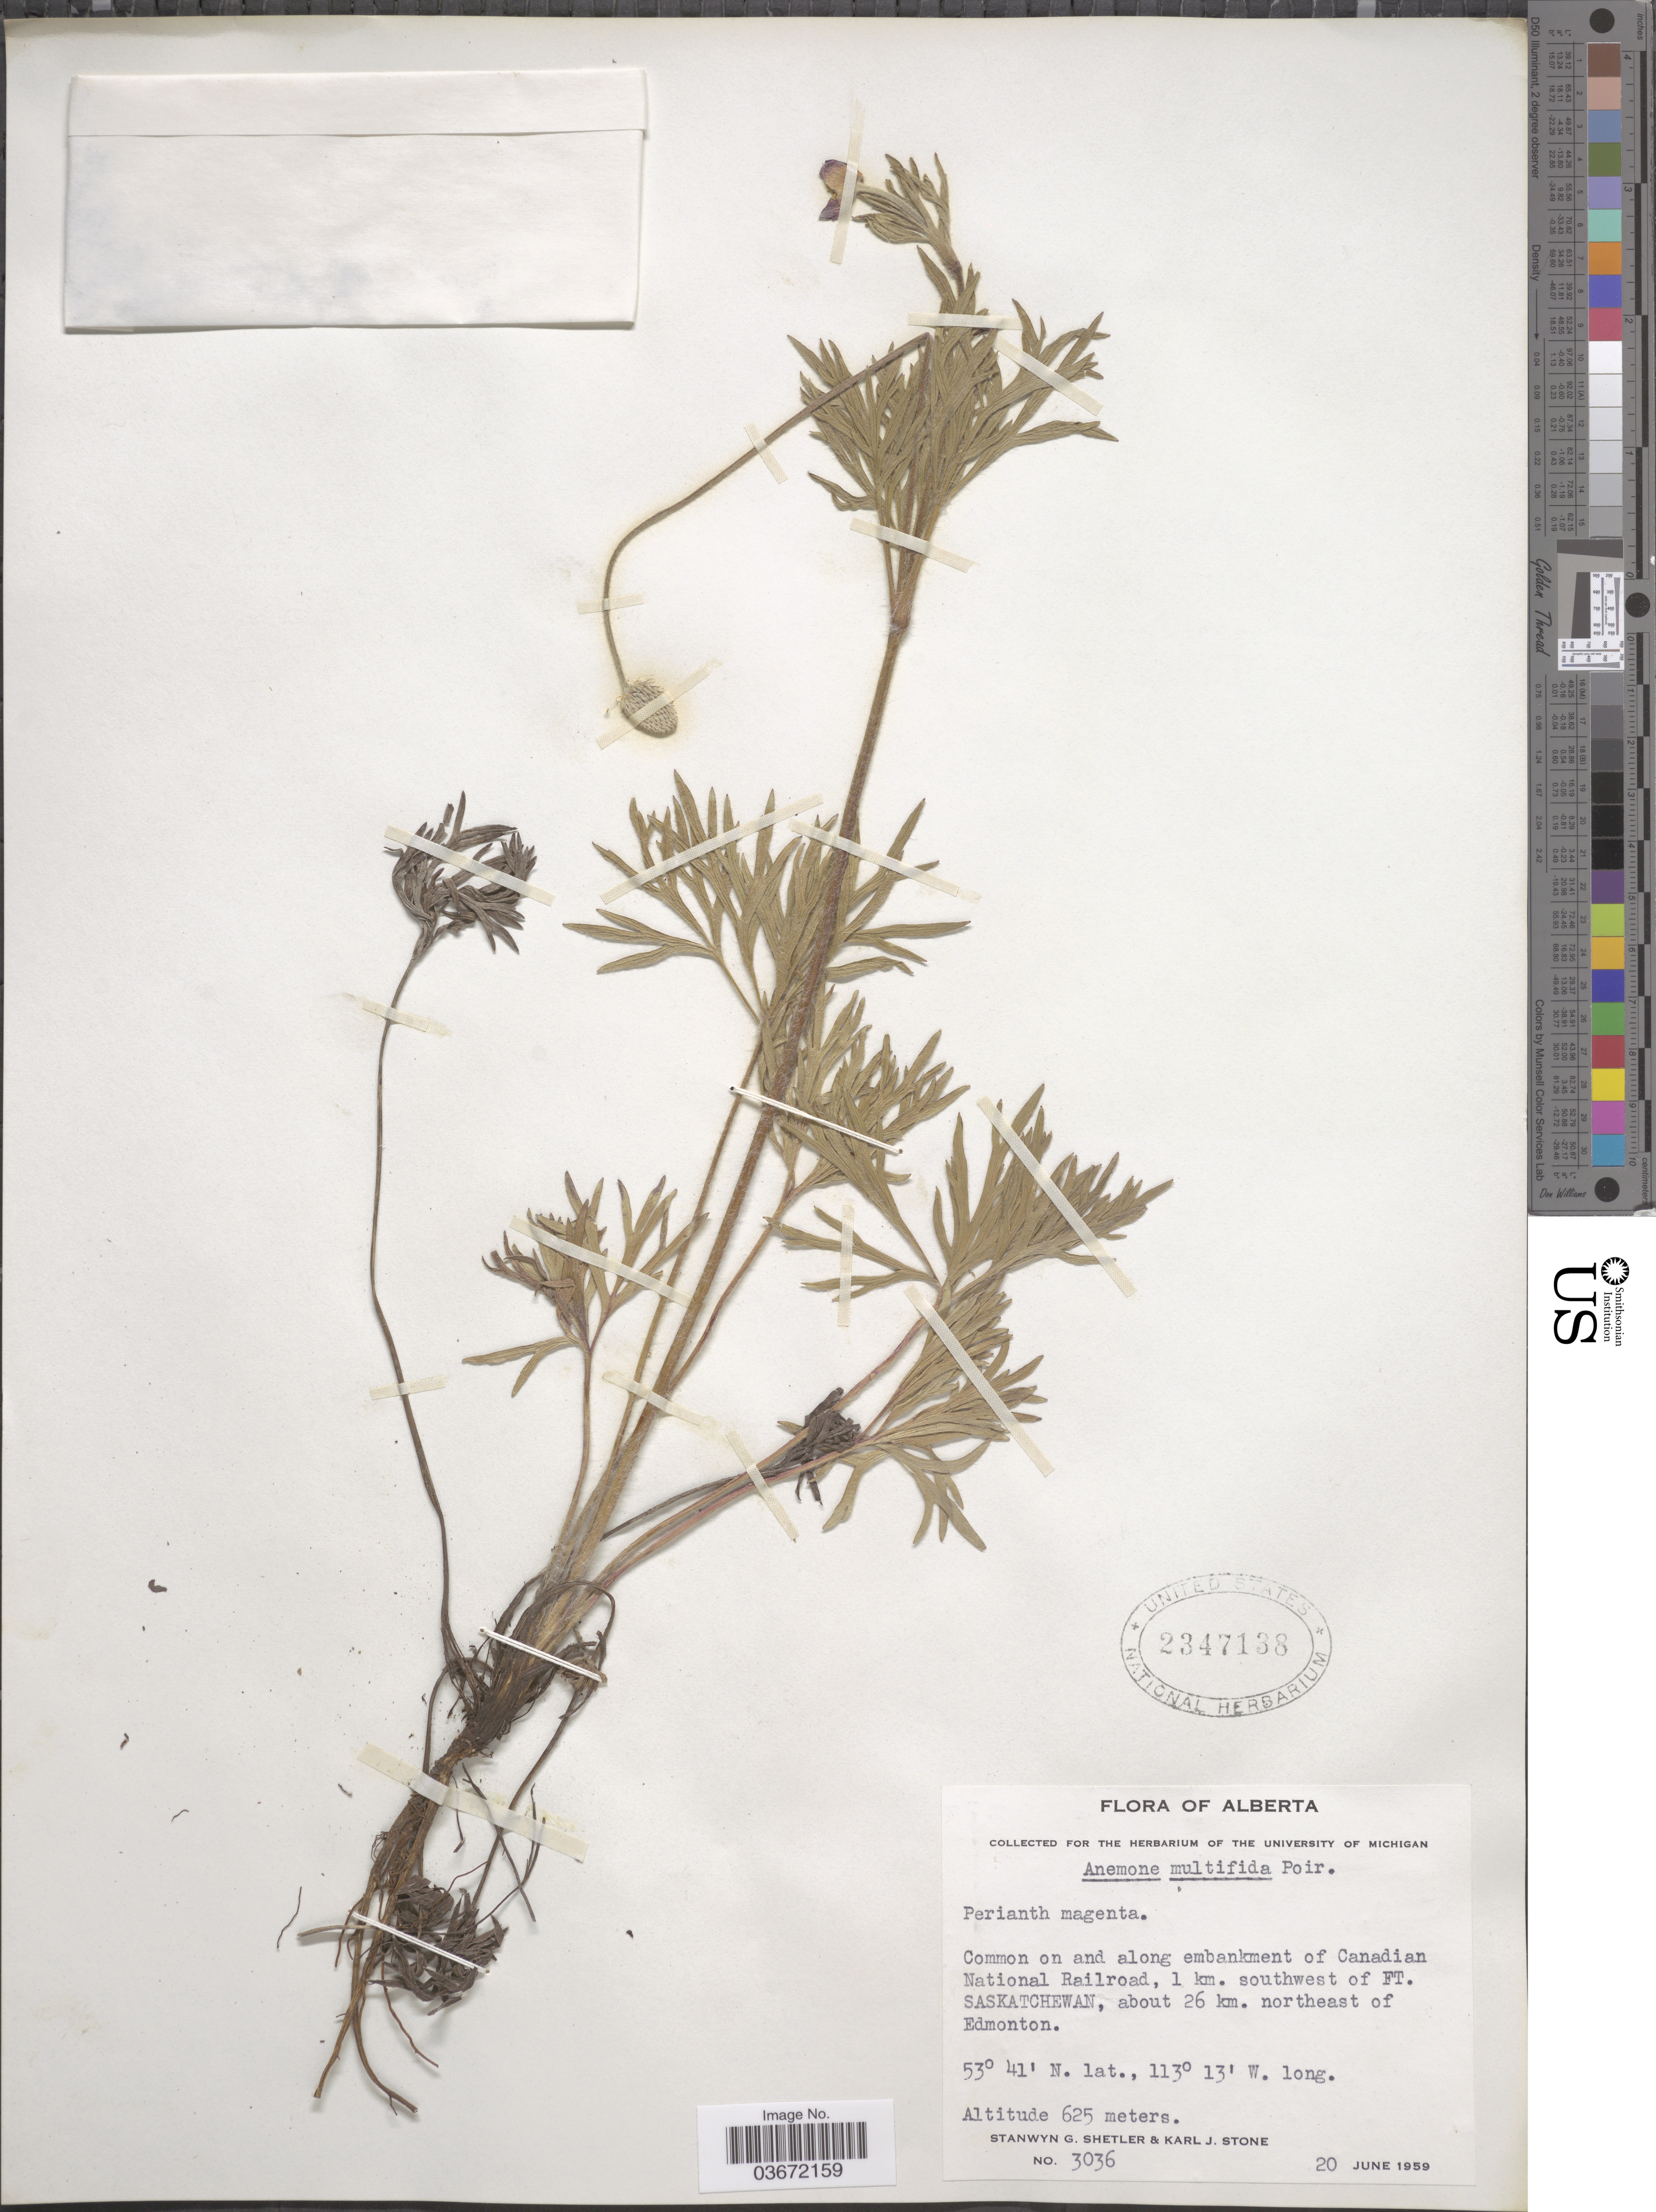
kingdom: Plantae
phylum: Tracheophyta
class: Magnoliopsida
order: Ranunculales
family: Ranunculaceae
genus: Anemone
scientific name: Anemone multifida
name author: Poir.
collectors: S. Shetler & K. J. Stone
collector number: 3036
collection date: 1959-06-20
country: Canada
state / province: Alberta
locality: Common on and along embankment of Canadian National Railroad, 1 km. southwest of FT. Saskatchewan, about 26 km. northeast of Edmonton.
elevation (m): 625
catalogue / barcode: US 2347138